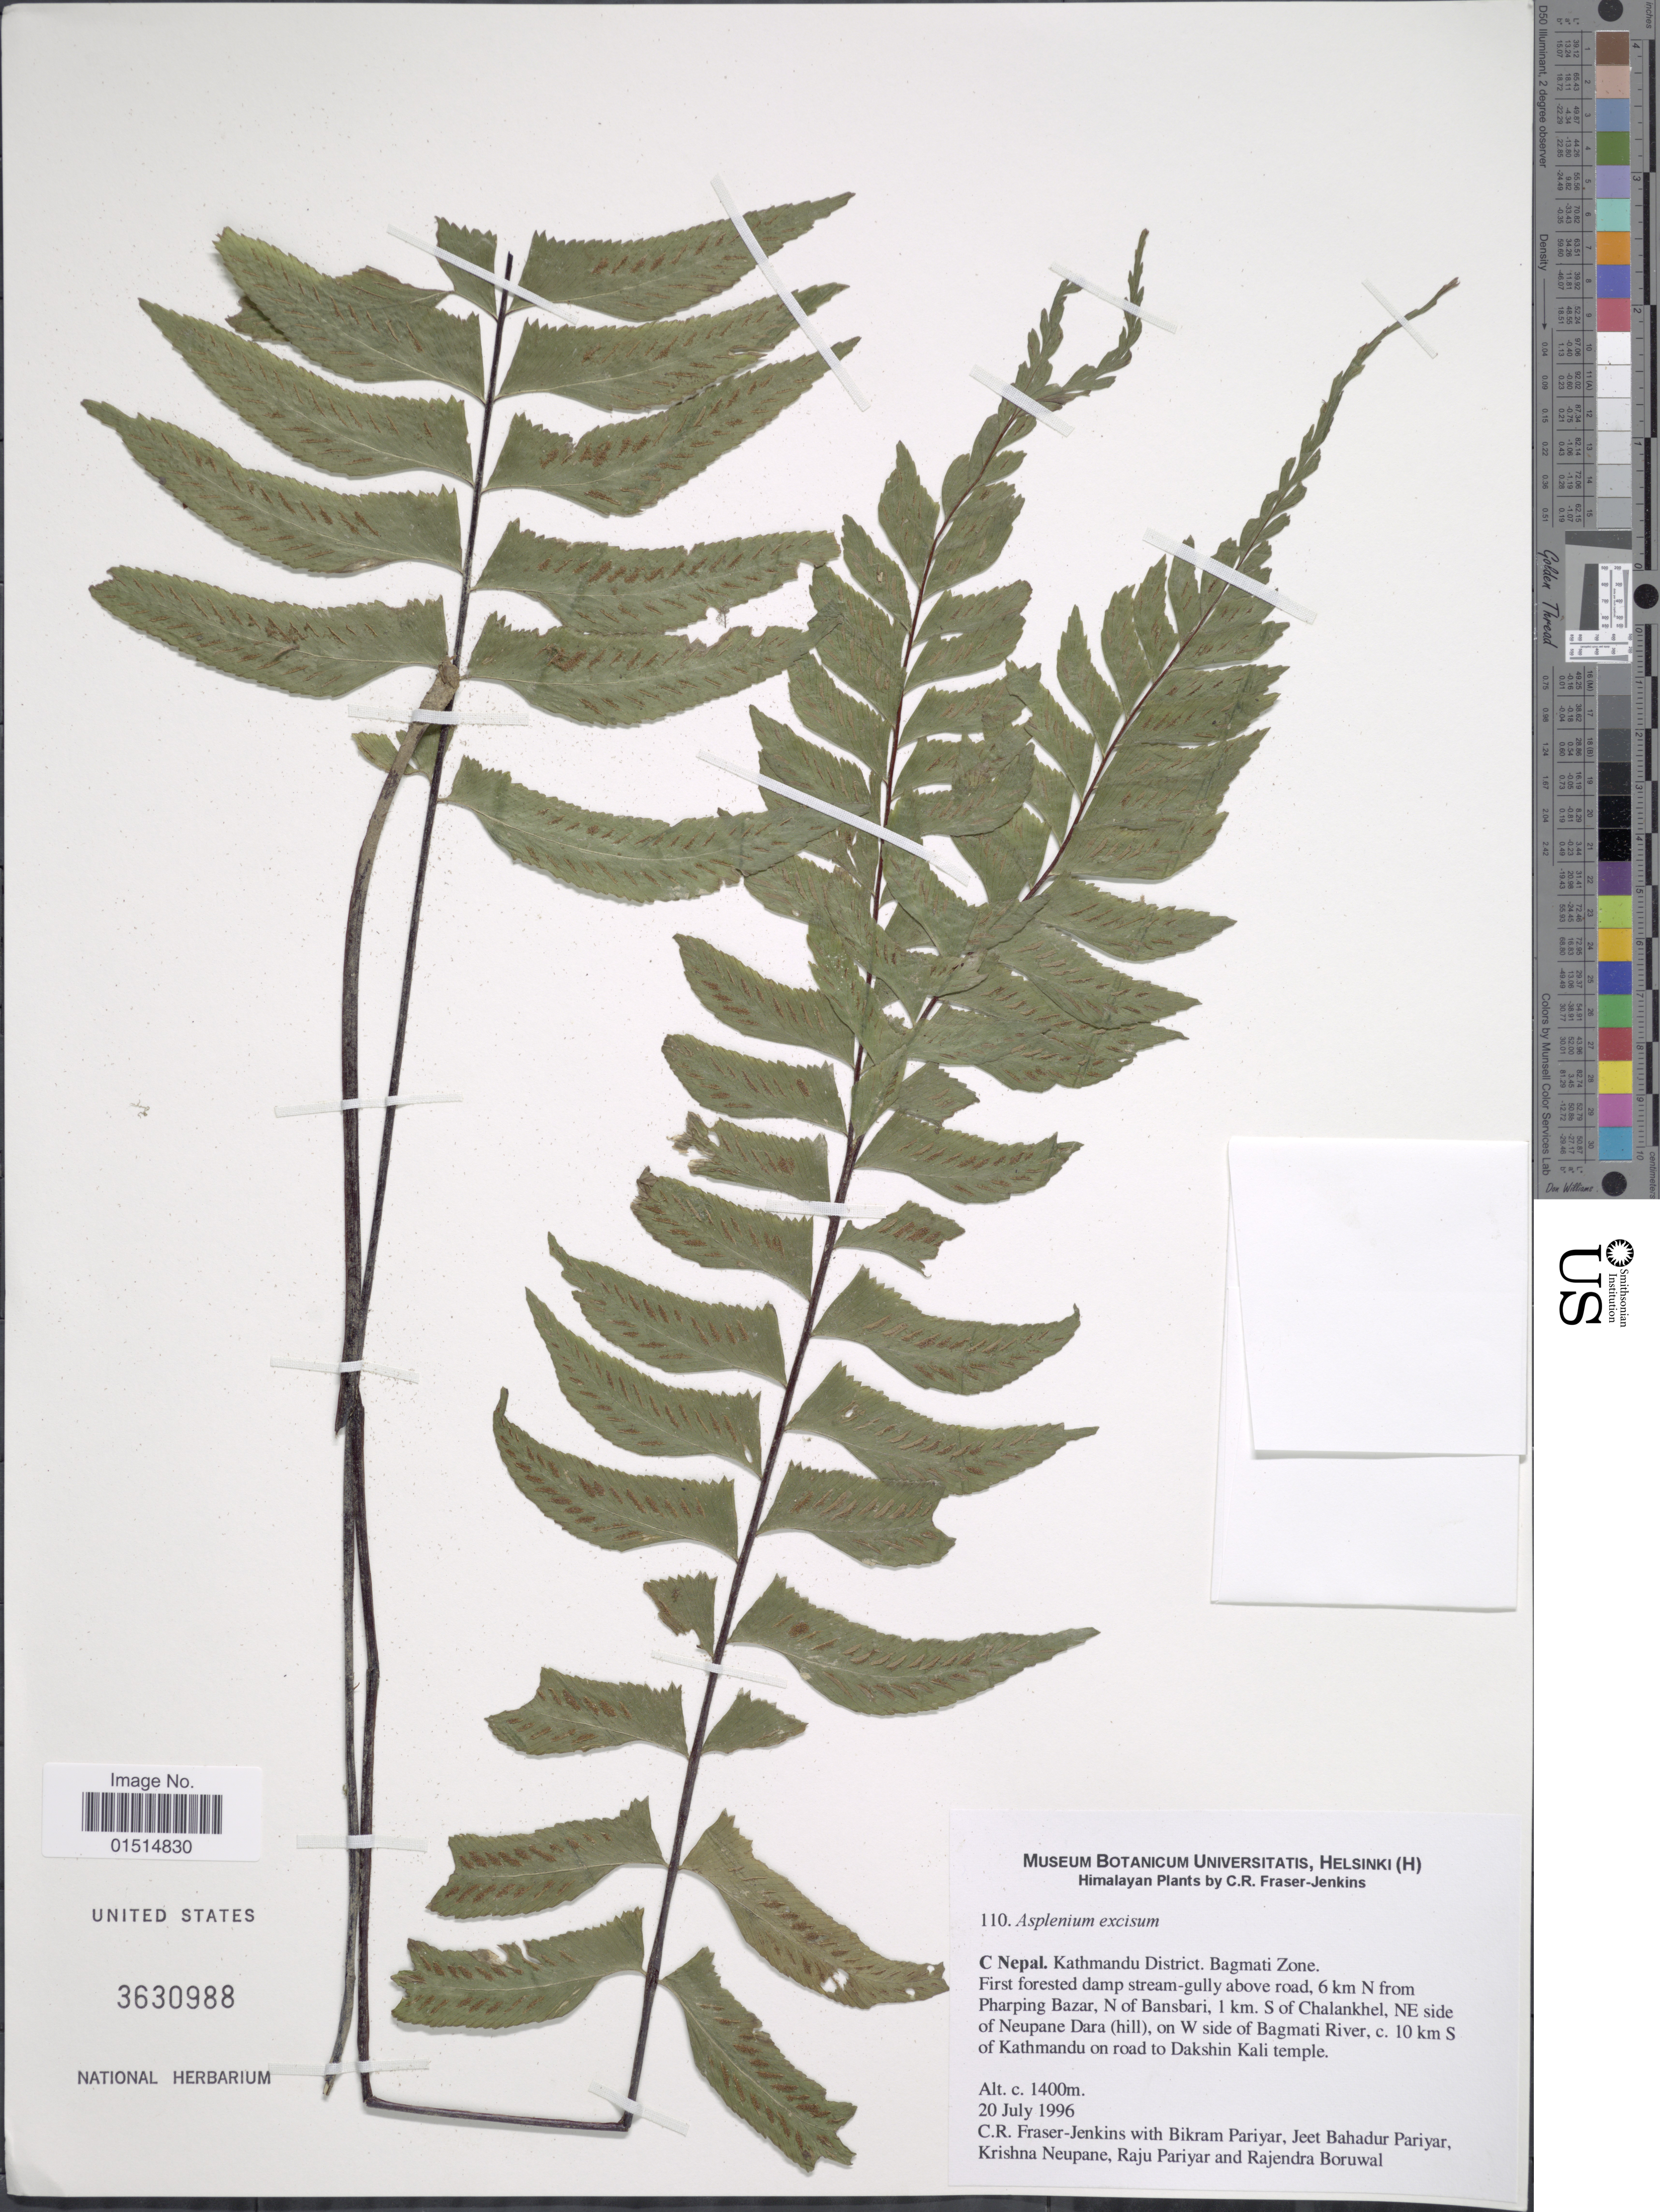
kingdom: Plantae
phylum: Tracheophyta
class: Polypodiopsida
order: Polypodiales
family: Aspleniaceae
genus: Hymenasplenium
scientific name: Hymenasplenium excisum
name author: C. Presl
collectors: C. R. Fraser-Jenkins, B. Pariyar, J. Pariyar, K. Neupane & et al.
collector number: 110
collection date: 1996-07-20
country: Nepal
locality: Kathmandu District, Bagmati Zone. First forested damp stream-gully above road, 6 km N from Pharping Bazar, N of Bansbari, 1 km. S. of Chalankhel, NE side of Neupane Dara (hill), on W side of Bagmati River, c. 10 km S of Kathmandu on road to Dakshin Kali Temple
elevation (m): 1400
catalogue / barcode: US 3630988